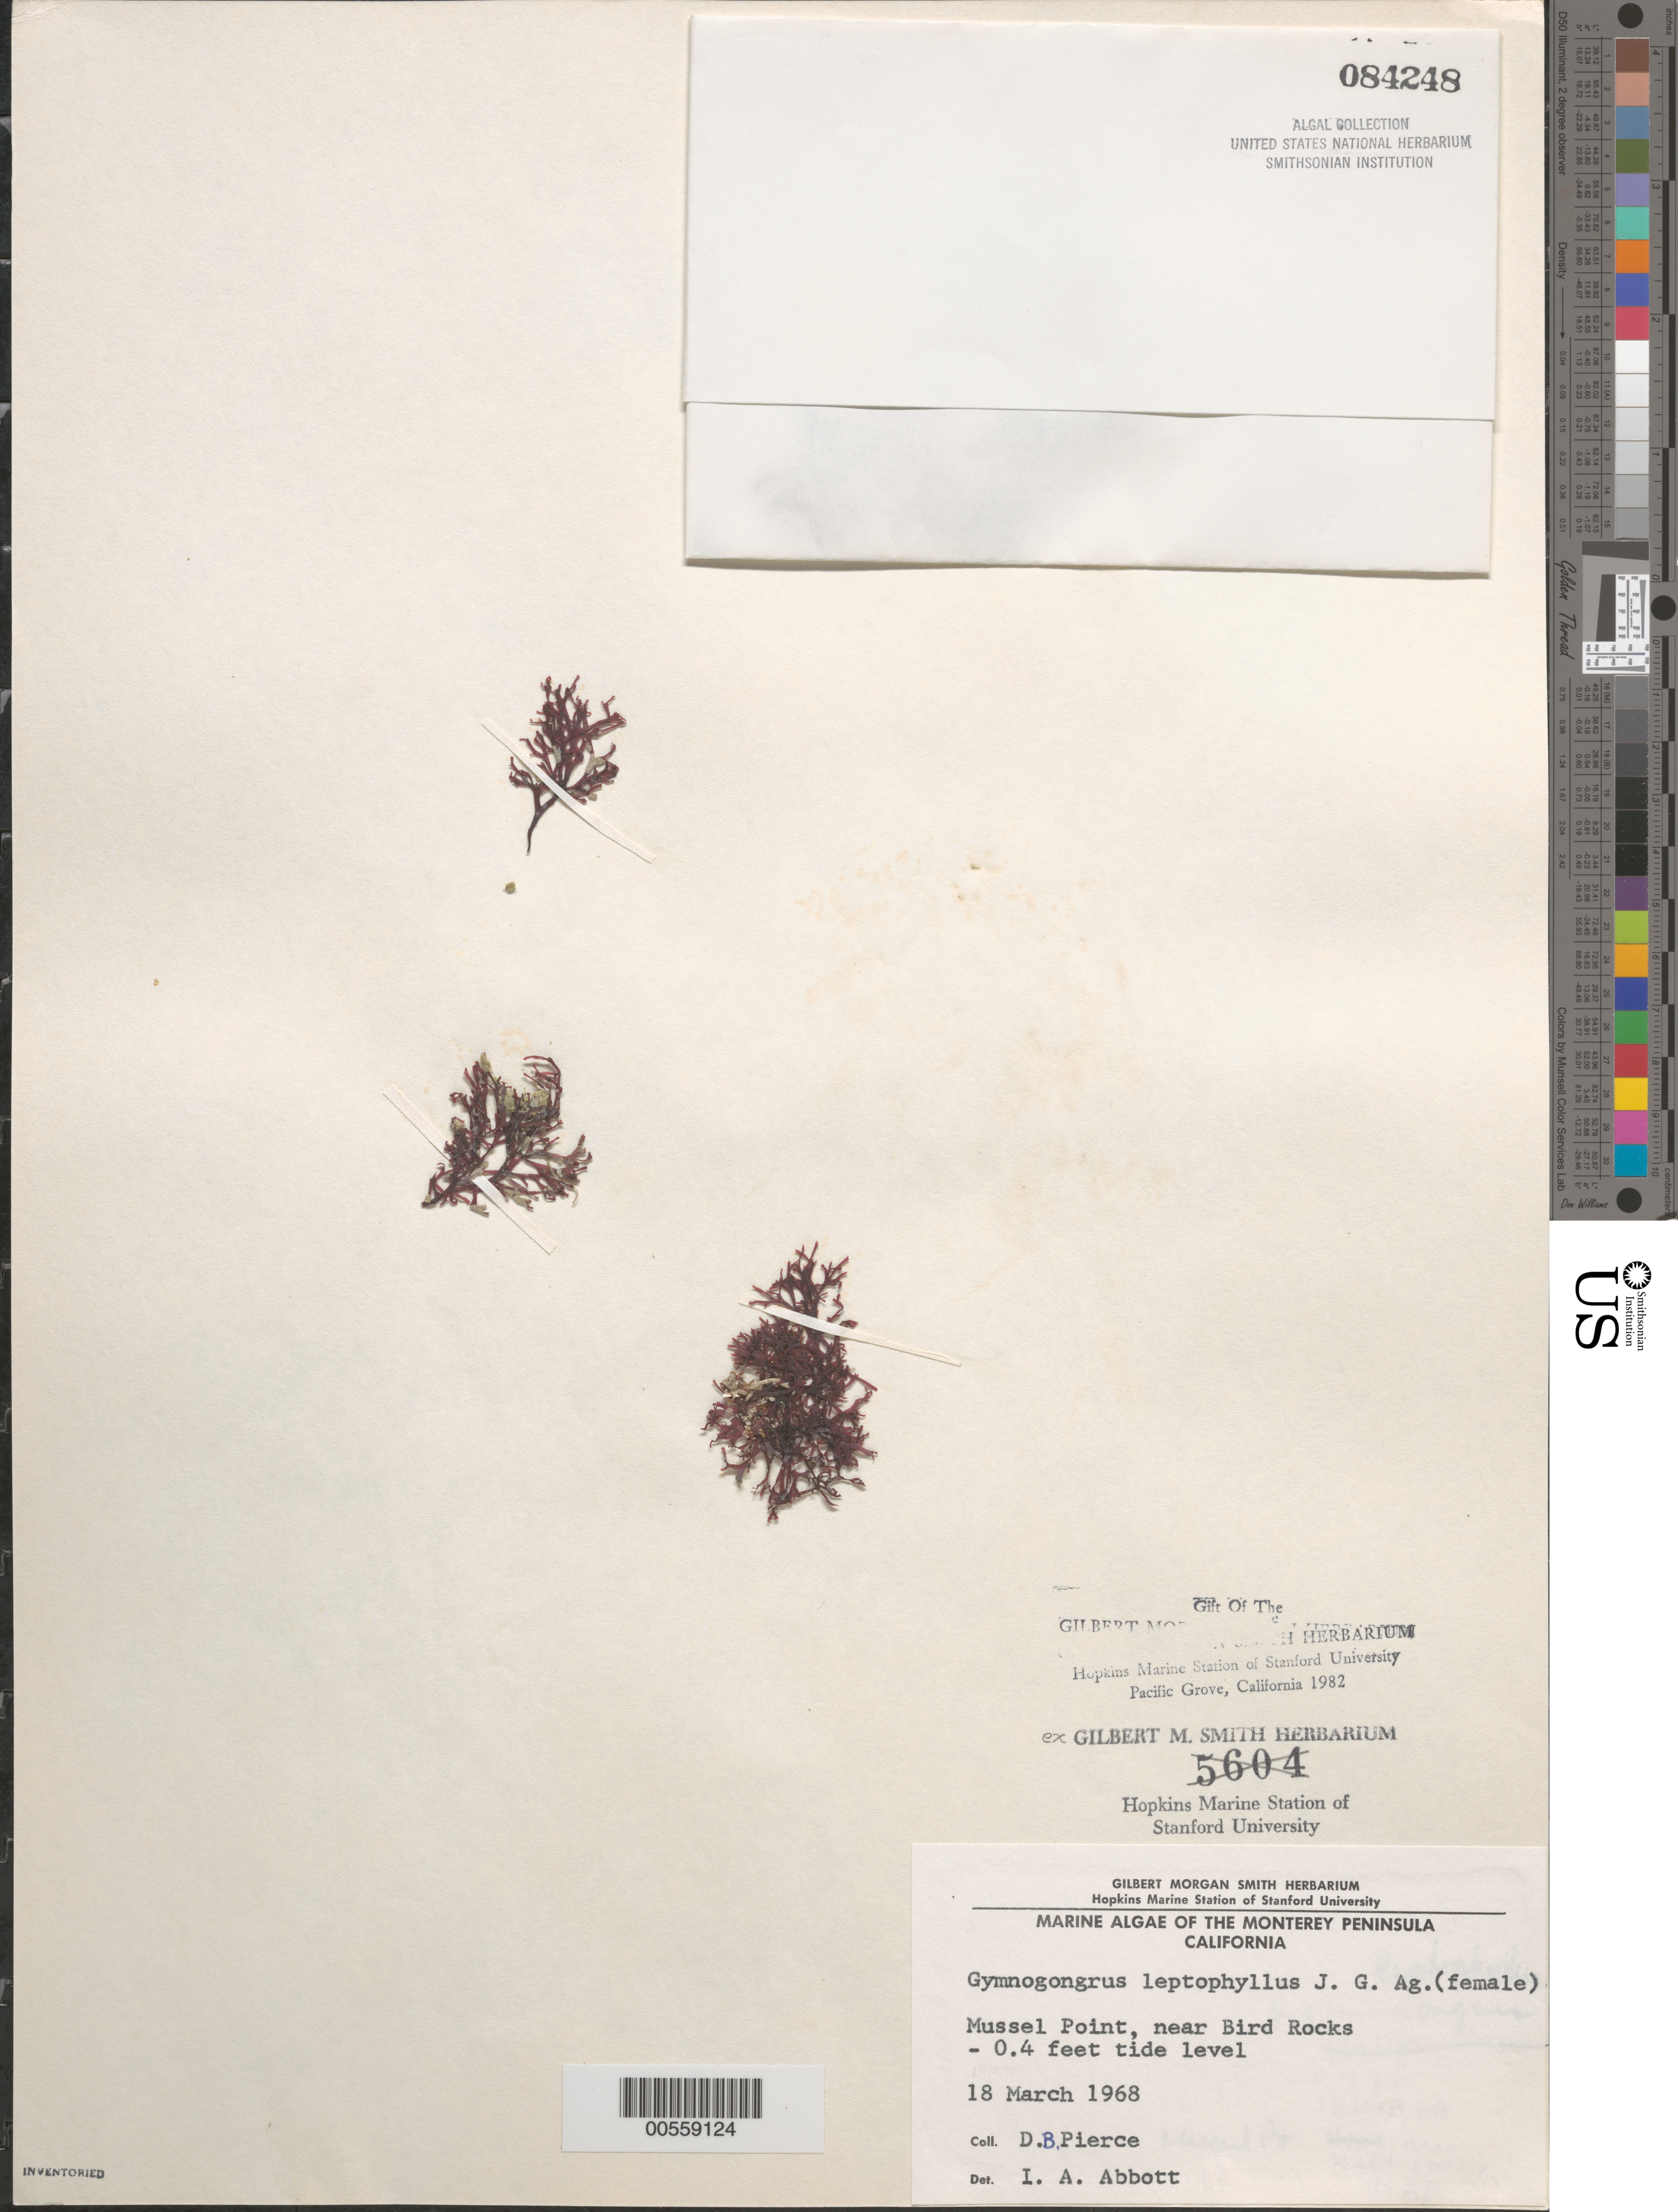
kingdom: Plantae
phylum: Rhodophyta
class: Florideophyceae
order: Gigartinales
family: Phyllophoraceae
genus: Besa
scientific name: Besa leptophylla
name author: (J. Agardh) M.S.Calderon & K.A. Miller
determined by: Algae name updating Project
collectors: D. Pierce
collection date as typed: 18 Mar 1968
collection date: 1968-03-18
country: United States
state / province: California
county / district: Monterey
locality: Mussel Point, near Bird Rocks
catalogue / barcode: US 84248